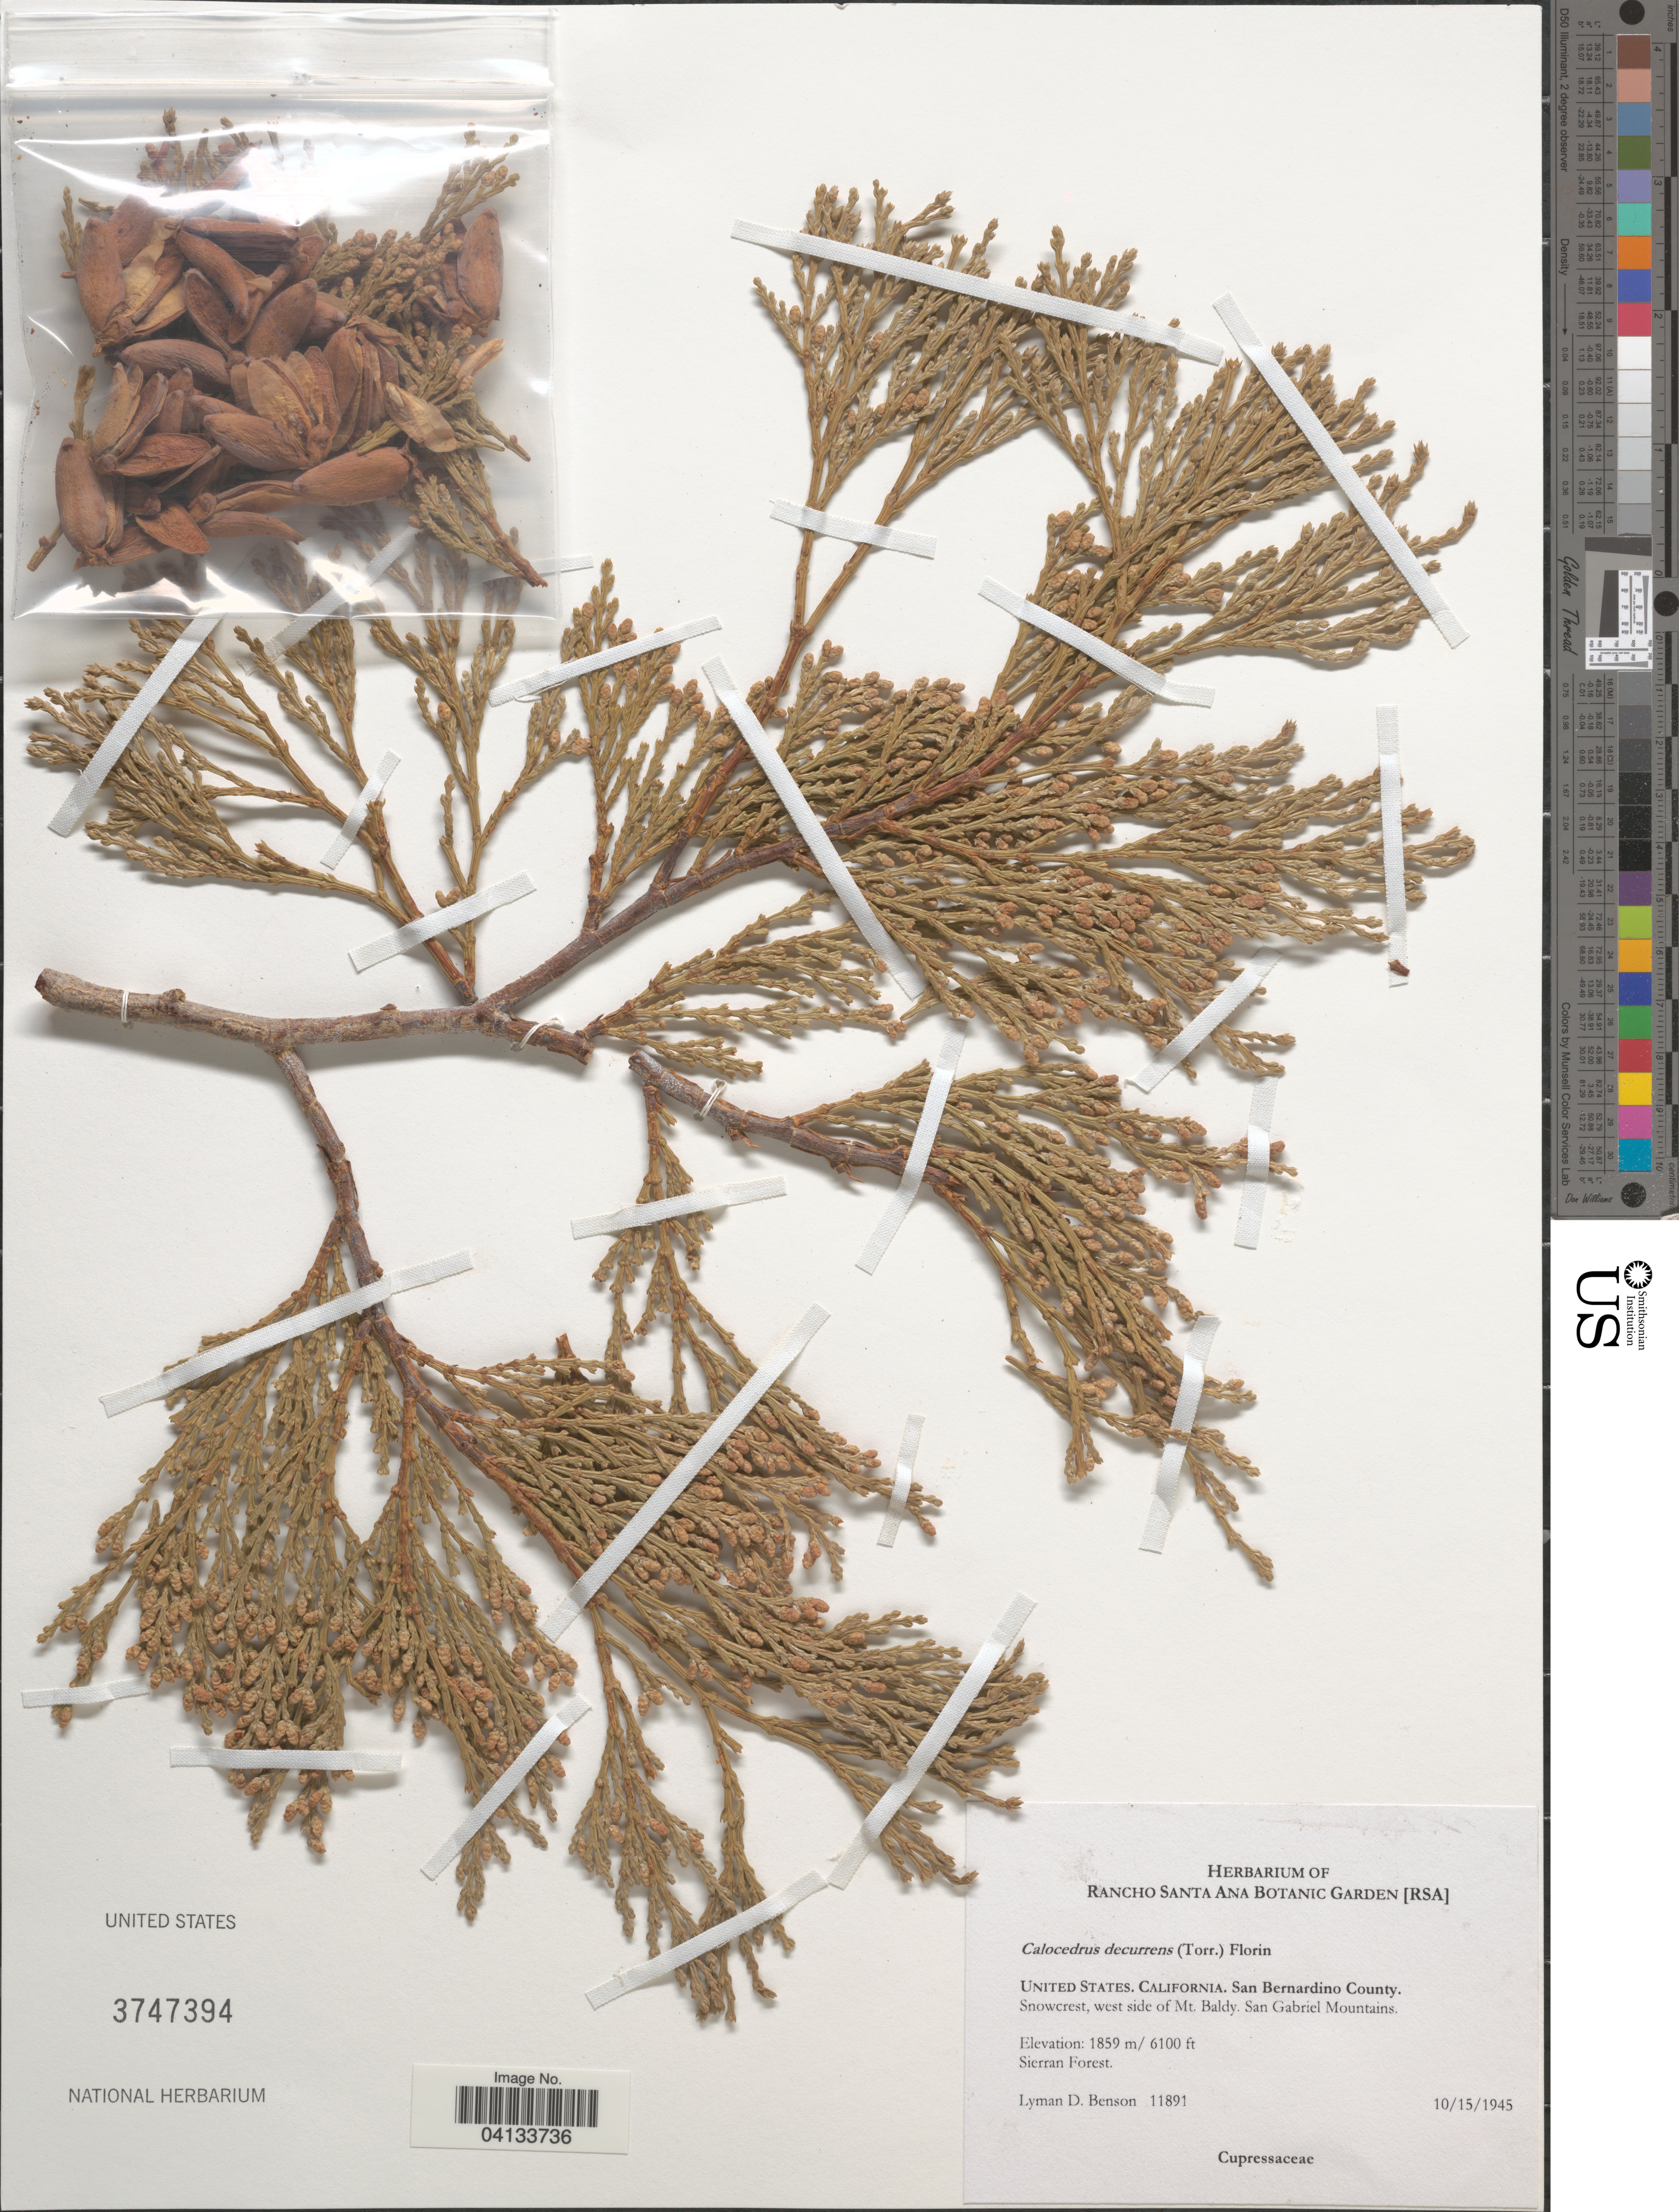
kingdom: Plantae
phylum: Tracheophyta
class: Pinopsida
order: Pinales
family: Cupressaceae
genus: Calocedrus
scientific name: Calocedrus decurrens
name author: (Torr.) Florin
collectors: L. D. Benson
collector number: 11891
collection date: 1945-10-15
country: United States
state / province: California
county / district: San Bernardino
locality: San Bernardino County. Snowcrest, west side of Mt. Baldy. San Gabriel Mountains. Sierran Forest.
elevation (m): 1859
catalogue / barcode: US 3747394